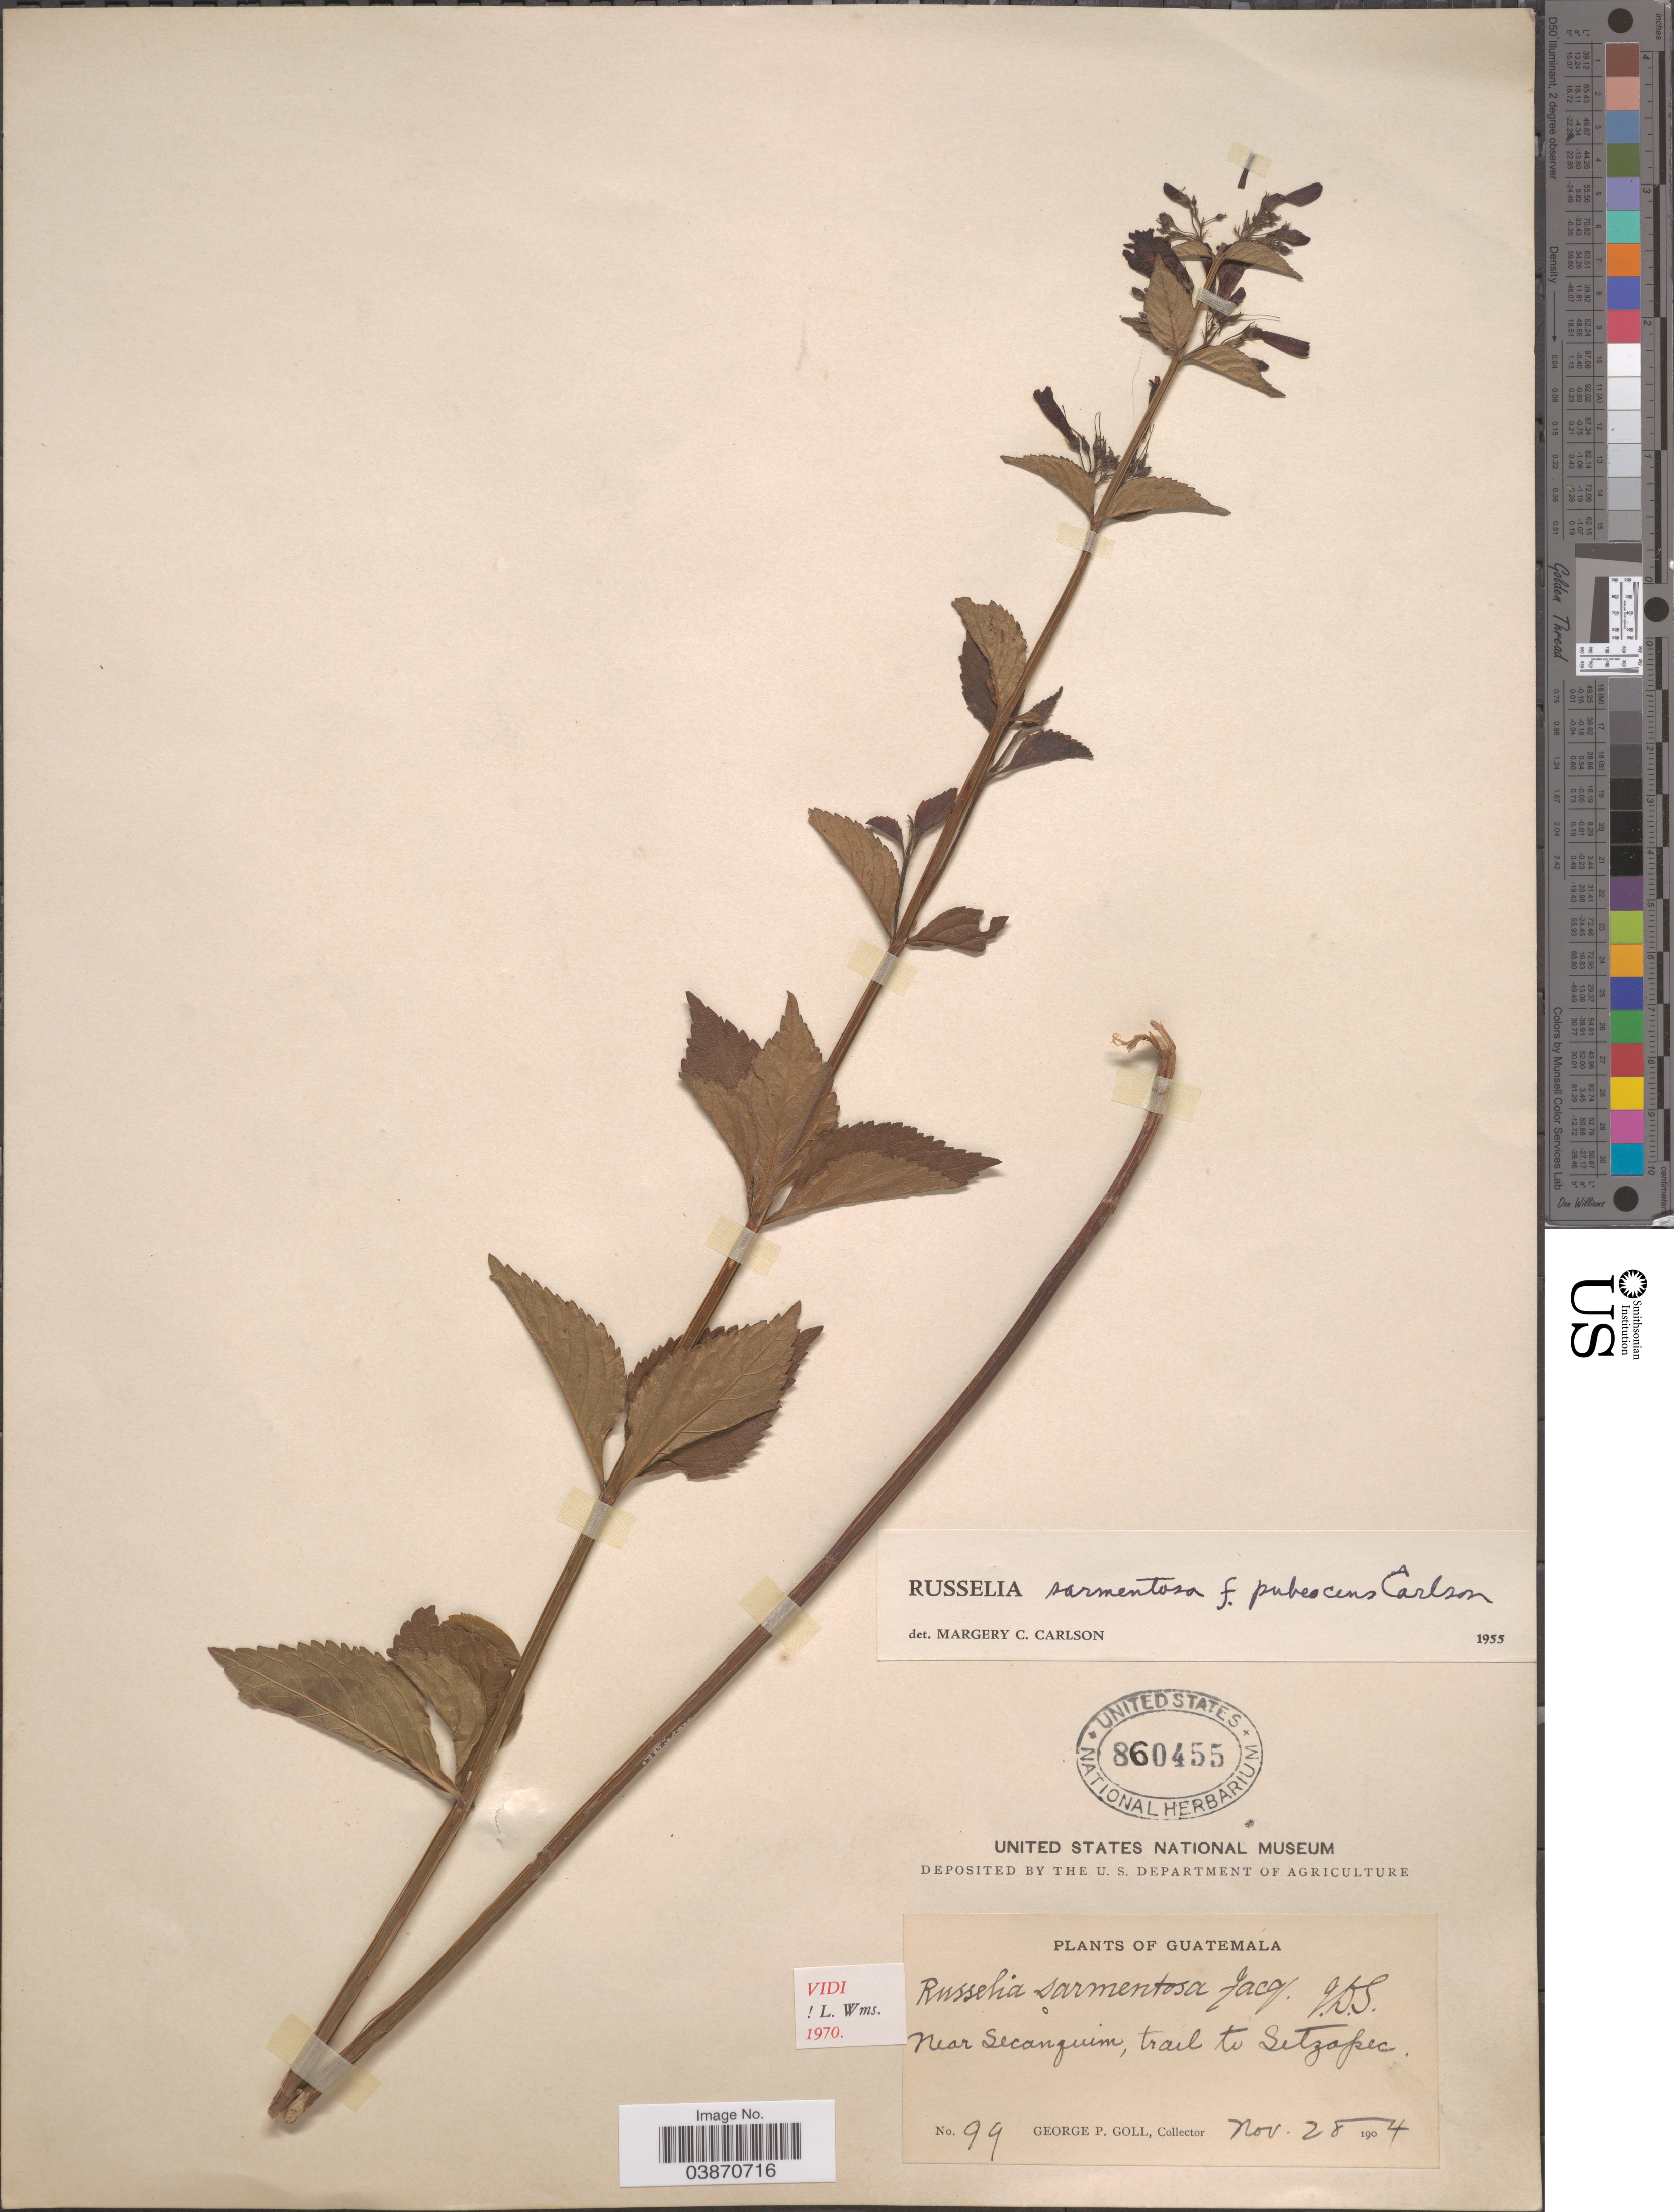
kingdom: Plantae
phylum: Tracheophyta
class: Magnoliopsida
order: Lamiales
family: Plantaginaceae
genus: Russelia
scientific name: Russelia sarmentosa f. pubescens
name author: Carlson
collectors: G. P. Goll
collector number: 99*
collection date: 1904-11-28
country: Guatemala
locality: Near Secanquim, trail to Setzapec.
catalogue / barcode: US 860455